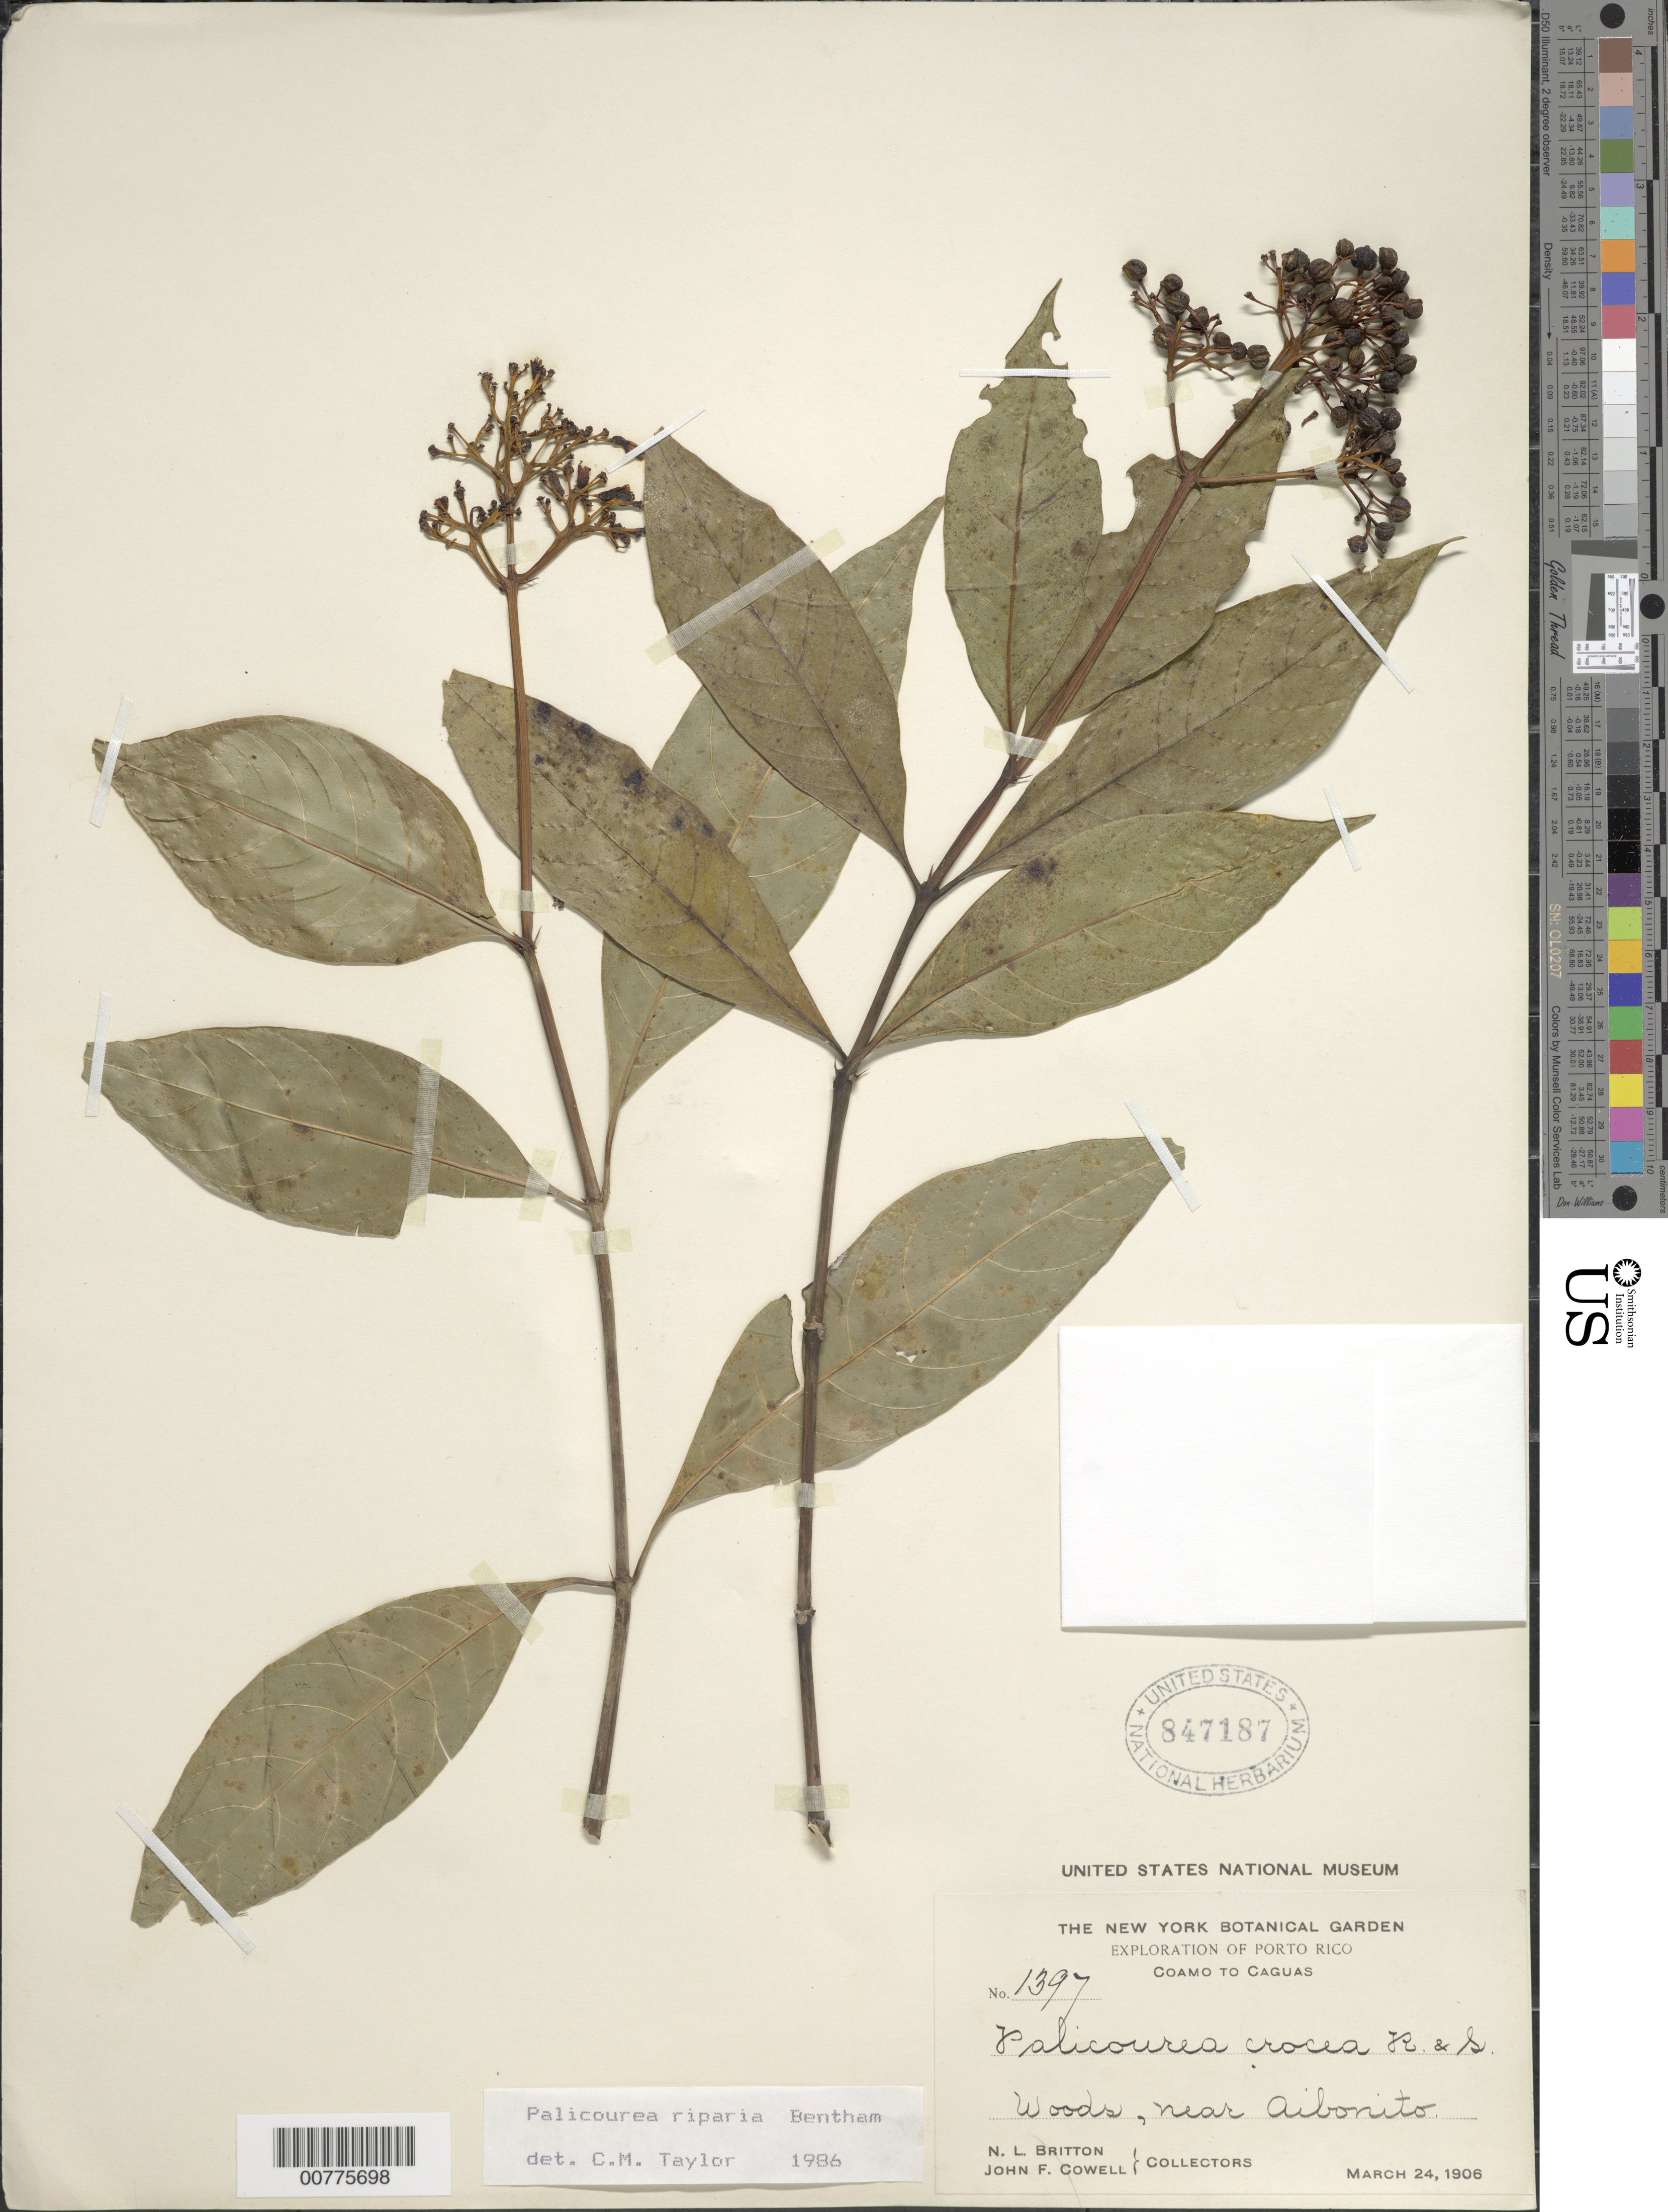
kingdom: Plantae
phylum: Tracheophyta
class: Magnoliopsida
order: Gentianales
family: Rubiaceae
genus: Palicourea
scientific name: Palicourea croceoides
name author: Desv. ex Ham.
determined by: Taylor, Charlotte M.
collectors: N. Britton & J. F. Cowell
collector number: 1397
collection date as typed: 24 Mar 1906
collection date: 1906-03-24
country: Puerto Rico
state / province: Abonito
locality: Woods, near Aibonito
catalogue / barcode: US 847187